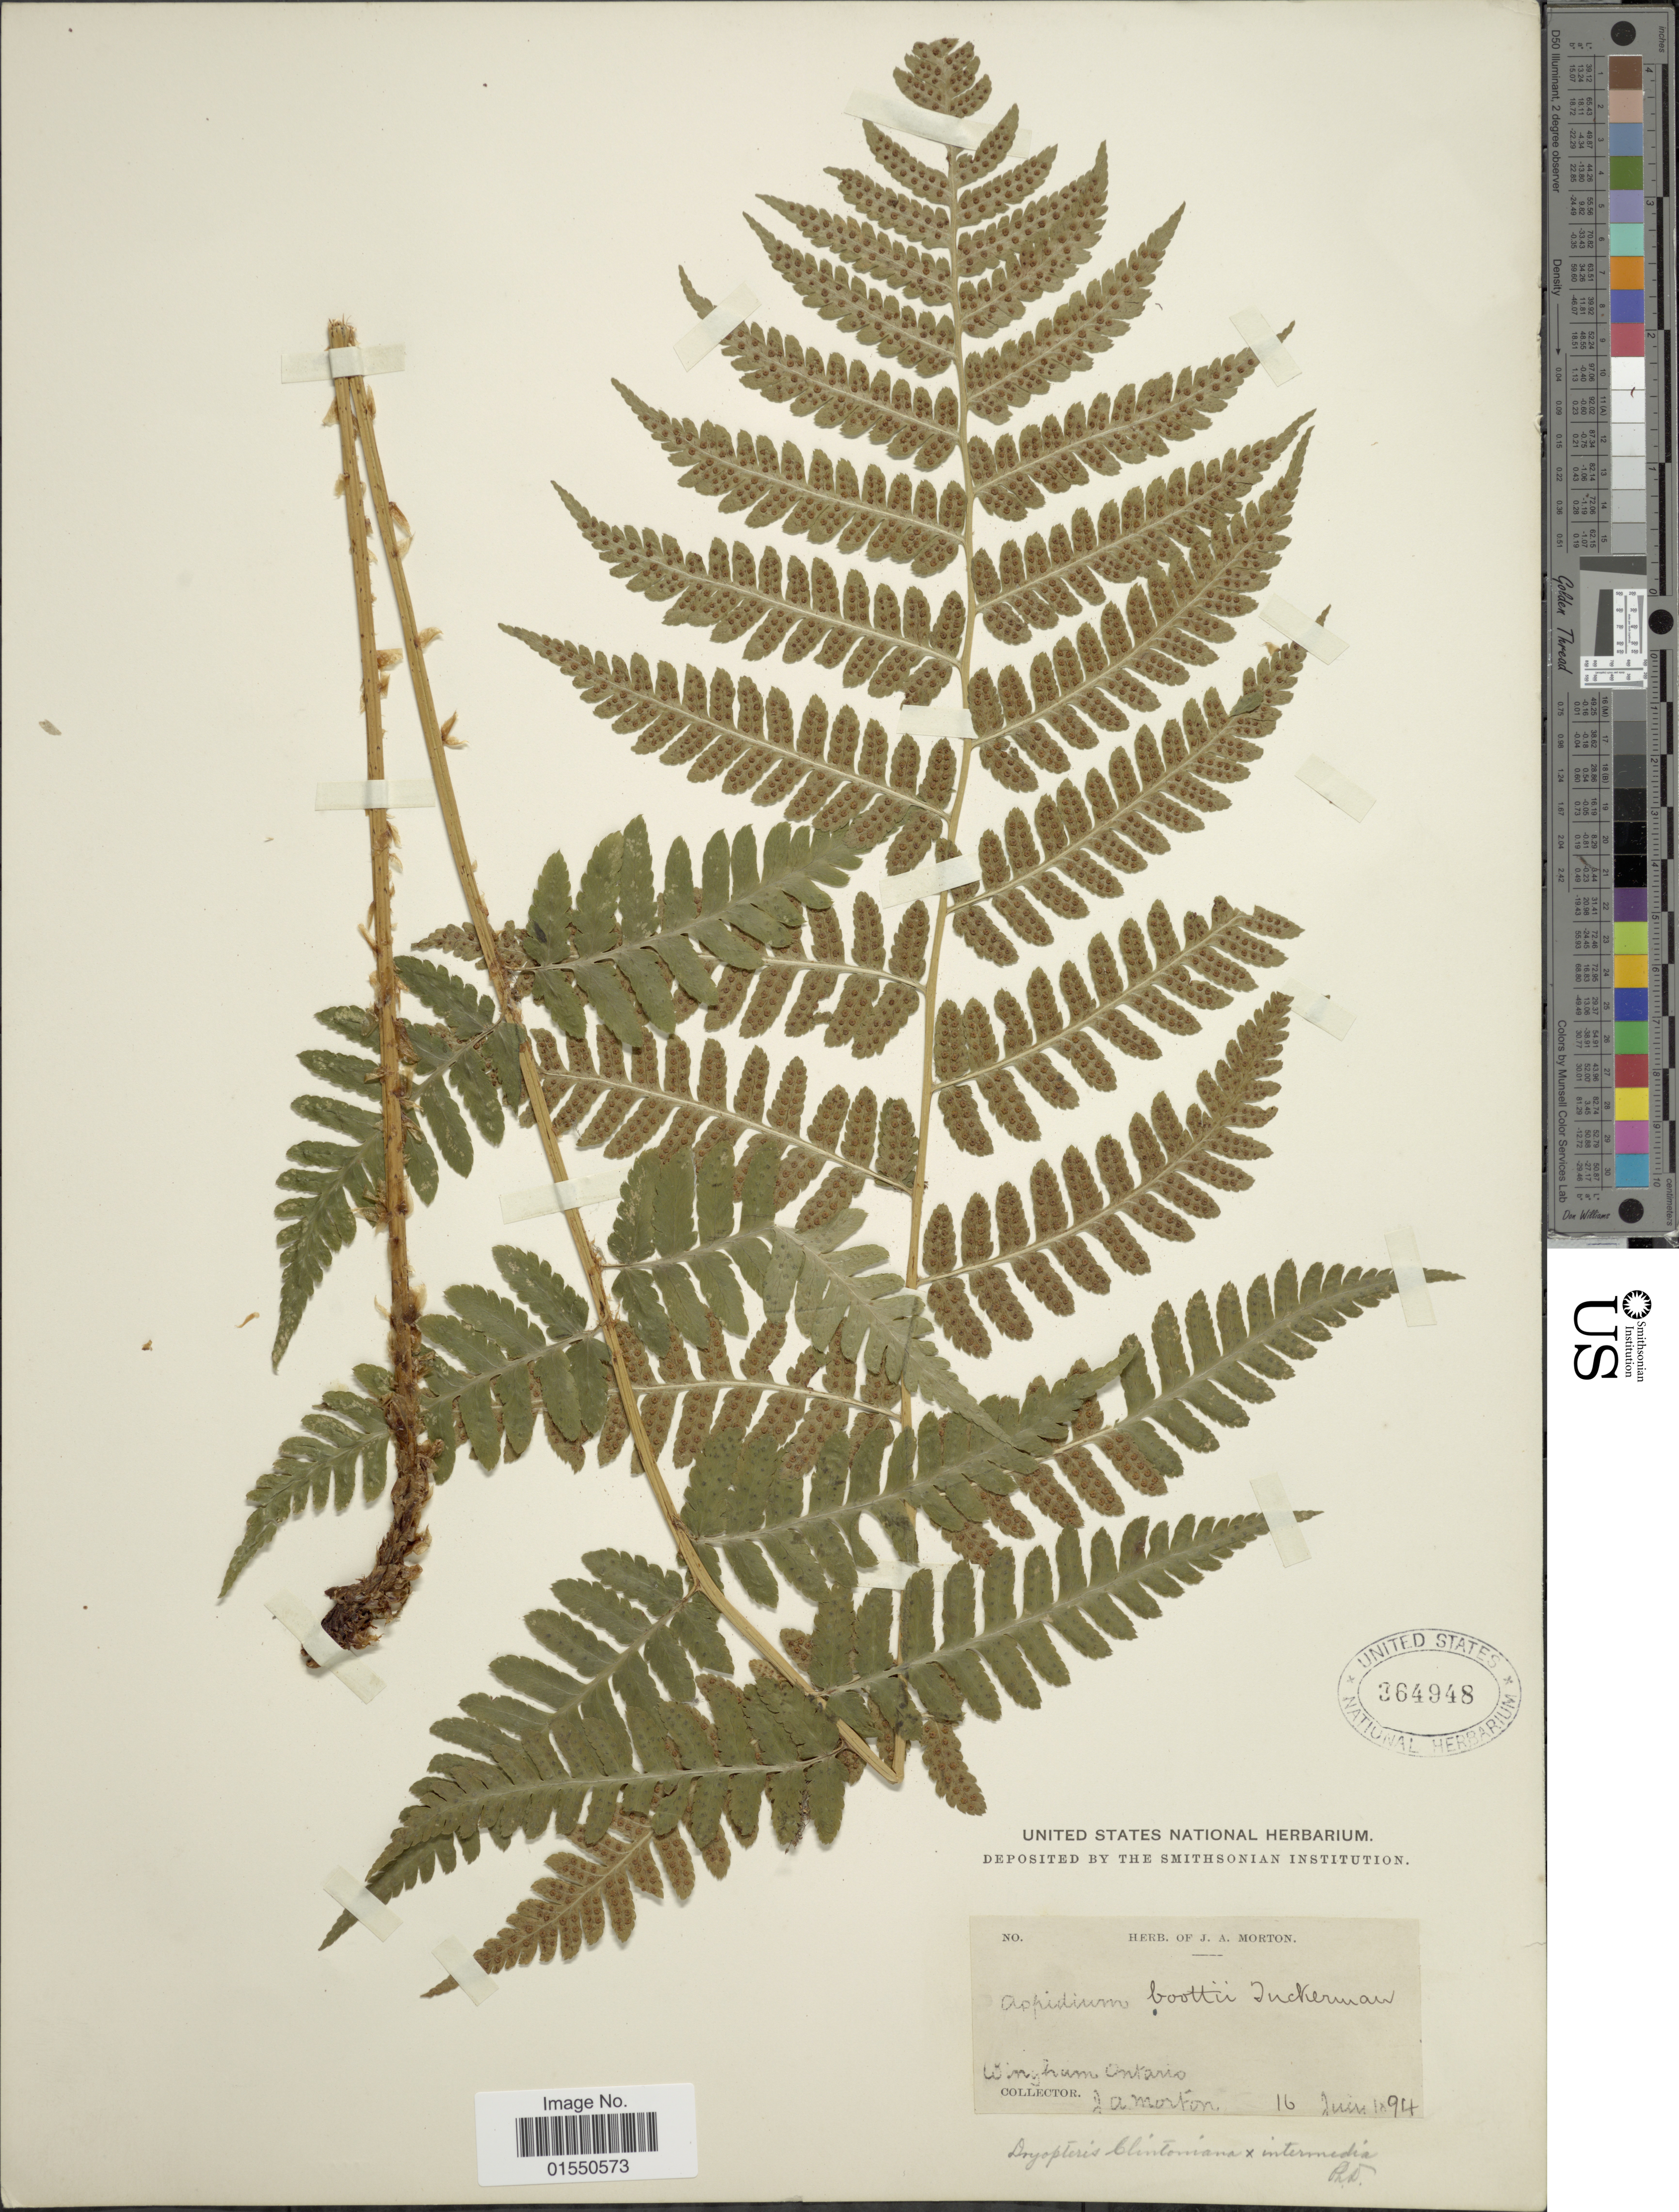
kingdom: Plantae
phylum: Tracheophyta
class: Polypodiopsida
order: Polypodiales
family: Dryopteridaceae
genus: Dryopteris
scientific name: Dryopteris x dowellii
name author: (Farw.) Wherry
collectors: J. A. Morton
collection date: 1894-06-16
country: Canada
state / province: Ontario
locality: Wingham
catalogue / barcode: US 364948